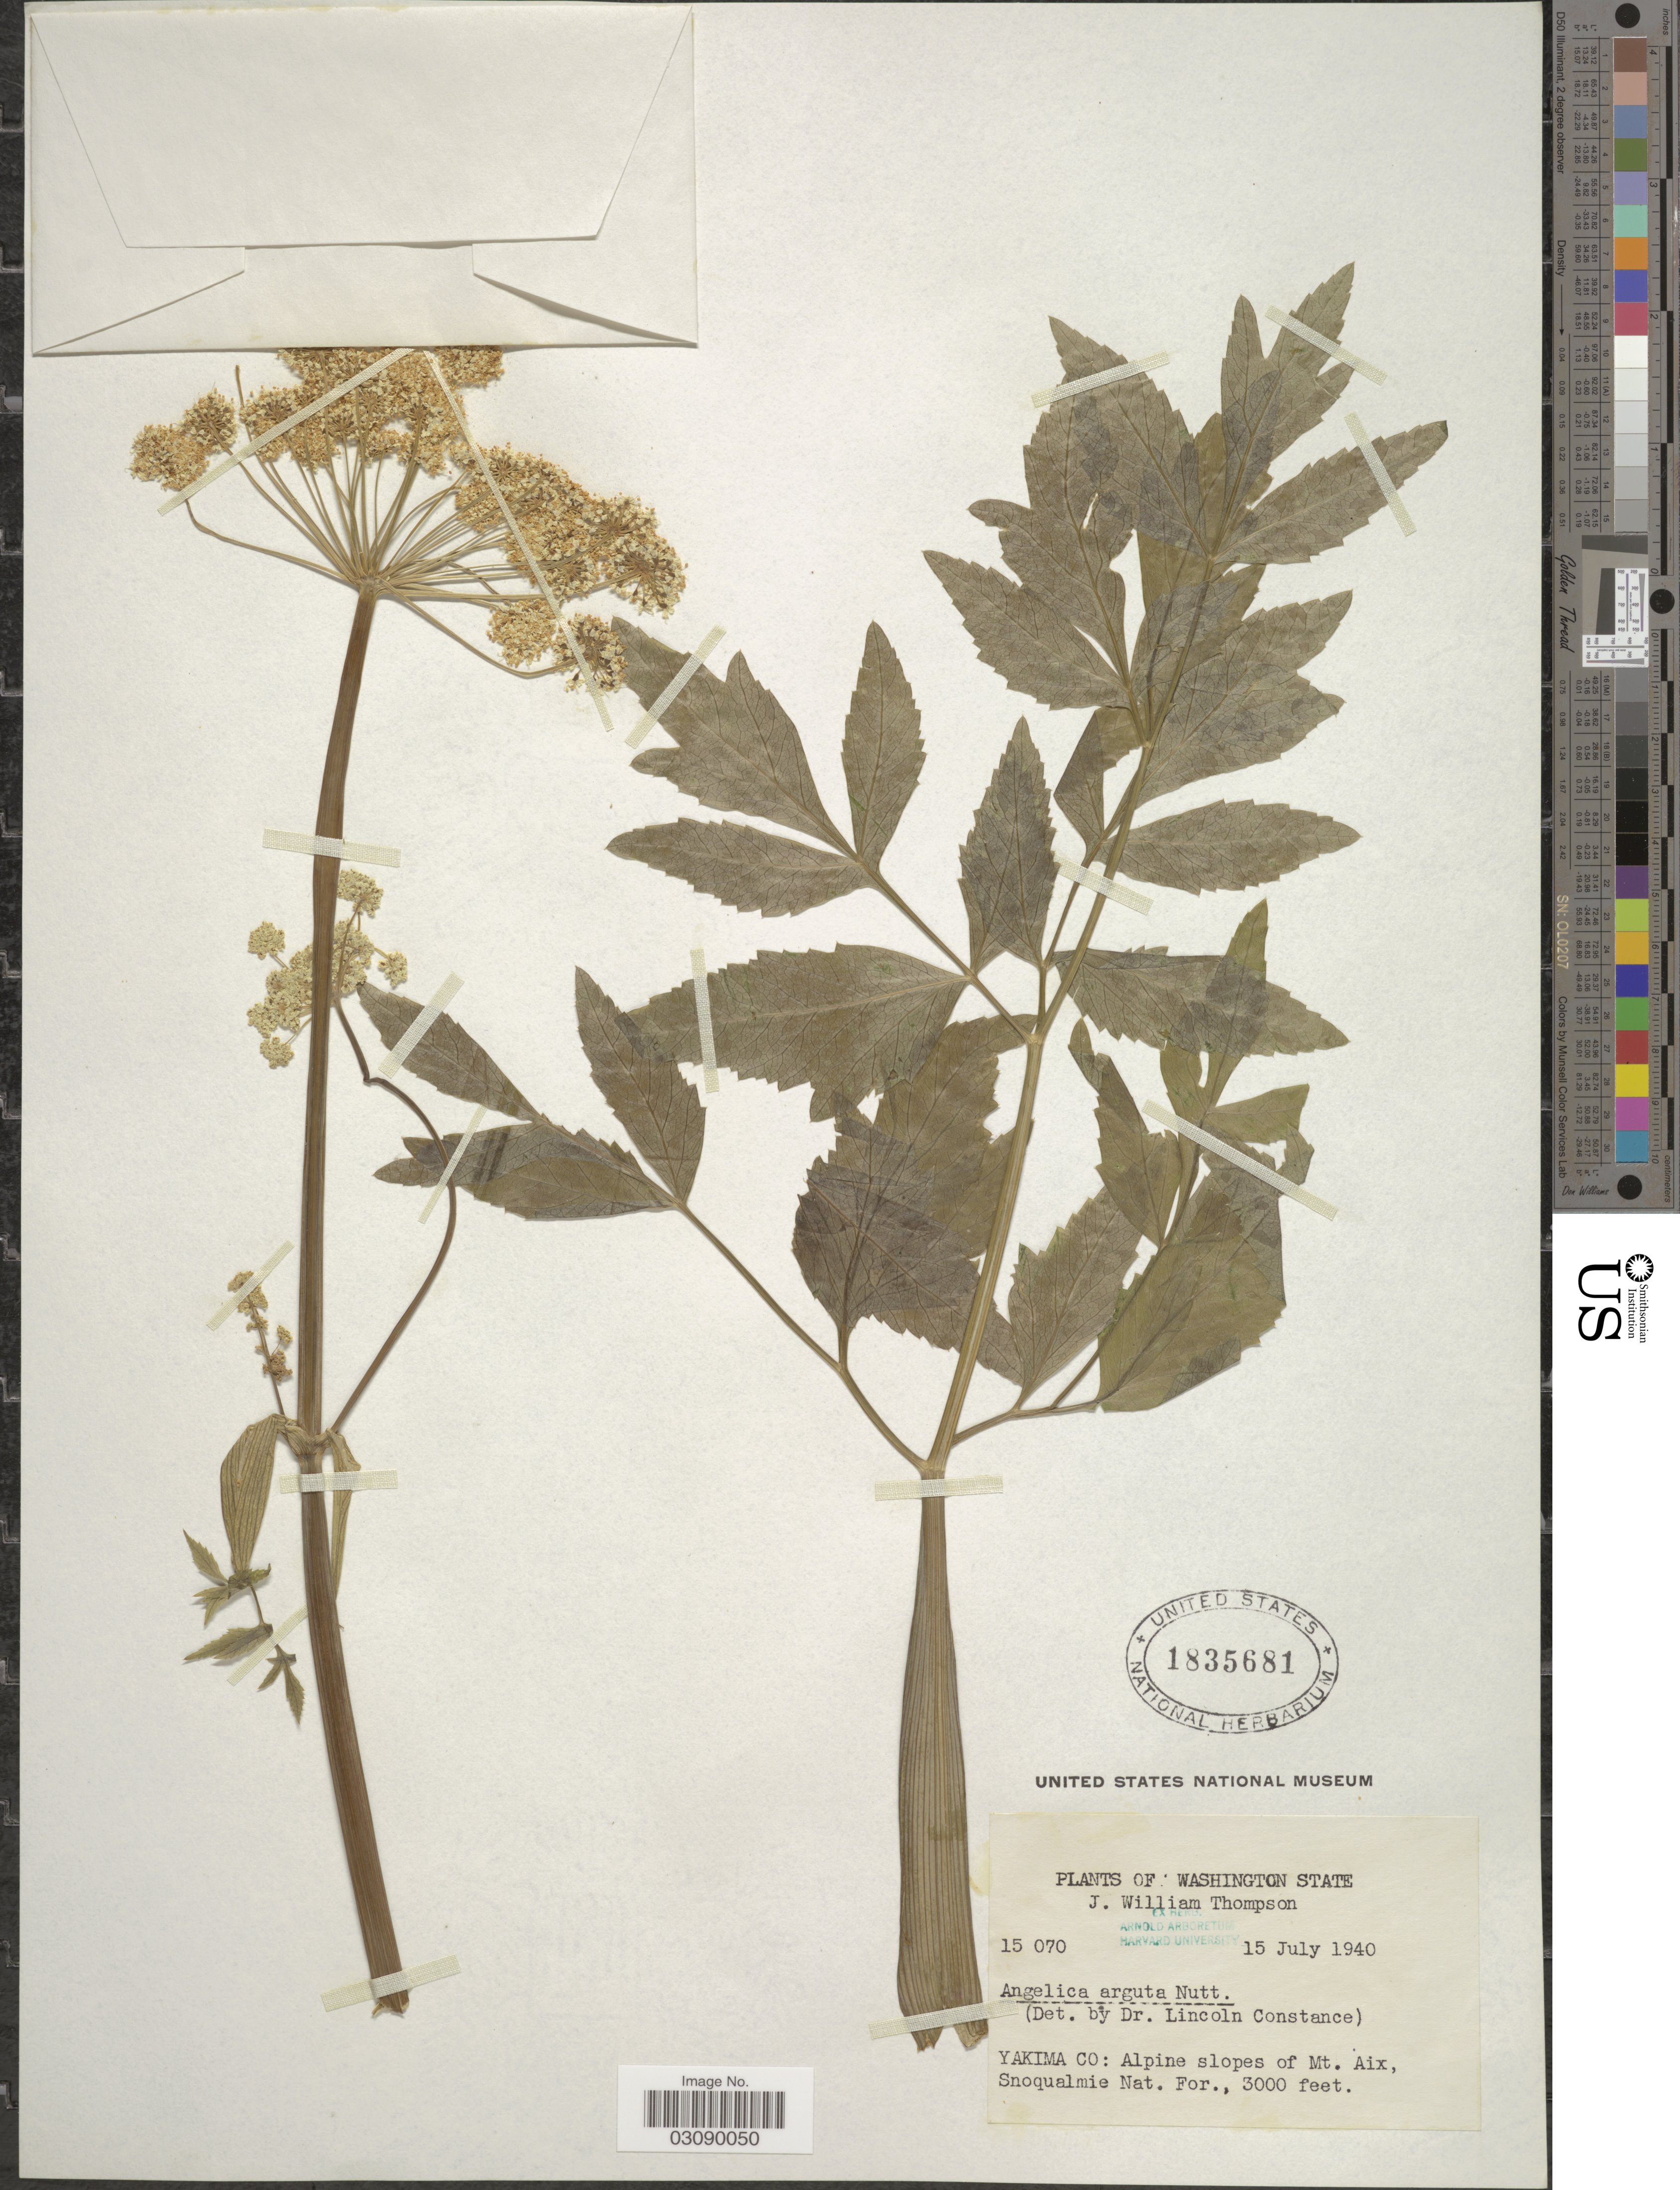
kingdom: Plantae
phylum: Tracheophyta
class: Magnoliopsida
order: Apiales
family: Apiaceae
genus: Angelica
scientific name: Angelica arguta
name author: Nutt.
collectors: J. W. Thompson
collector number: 15070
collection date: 1940-07-15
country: United States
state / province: Washington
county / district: Yakima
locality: Yakima Co: Alpine slopes of Mt. Aix, Snoqualmie Nat. For.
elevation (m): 914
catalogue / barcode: US 1835681